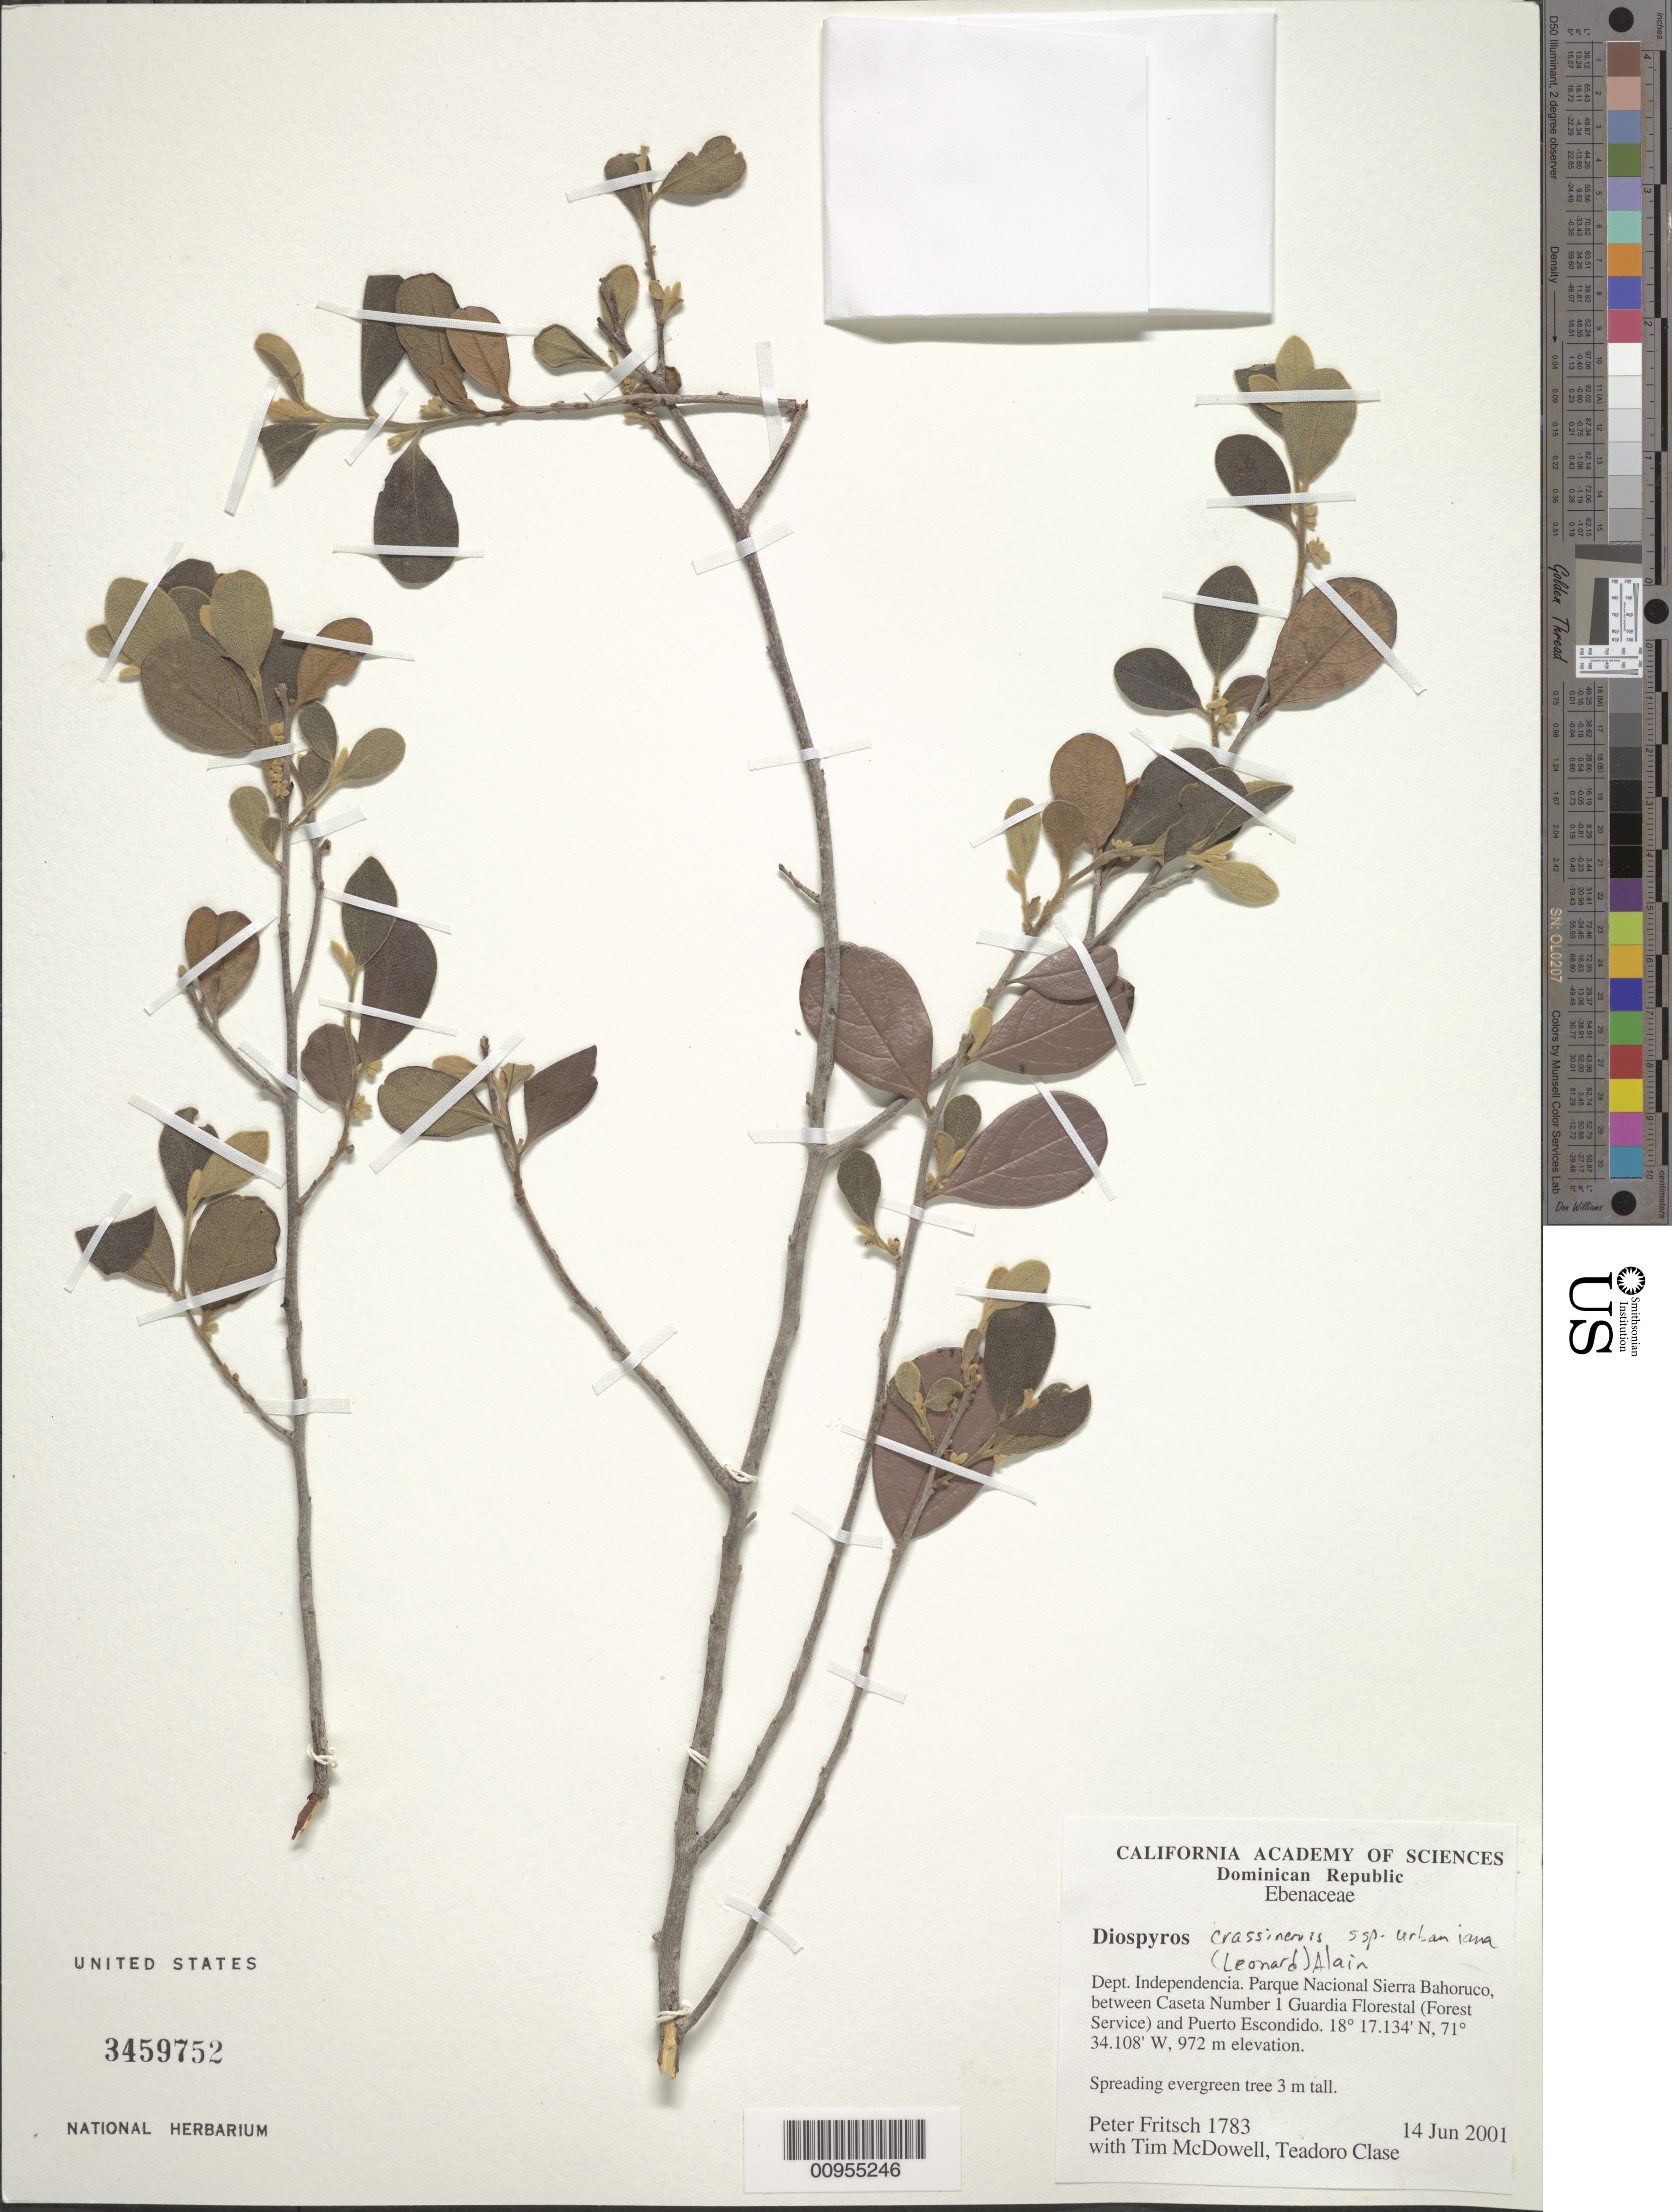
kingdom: Plantae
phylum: Tracheophyta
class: Magnoliopsida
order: Ericales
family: Ebenaceae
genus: Diospyros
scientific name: Diospyros crassinervis subsp. urbaniana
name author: (Leonard) Alain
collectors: P. Fritsch, T. McDowell & T. Clase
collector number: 1783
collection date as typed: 14 Jun 2001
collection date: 2001-06-14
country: Dominican Republic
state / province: Independencia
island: Hispaniola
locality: Parque Nacional Sierra Bahoruco, between Caseta Number 1 Guardia Florestal (Forest Service) and Puerto Escondido.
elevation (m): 972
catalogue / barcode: US 3459752